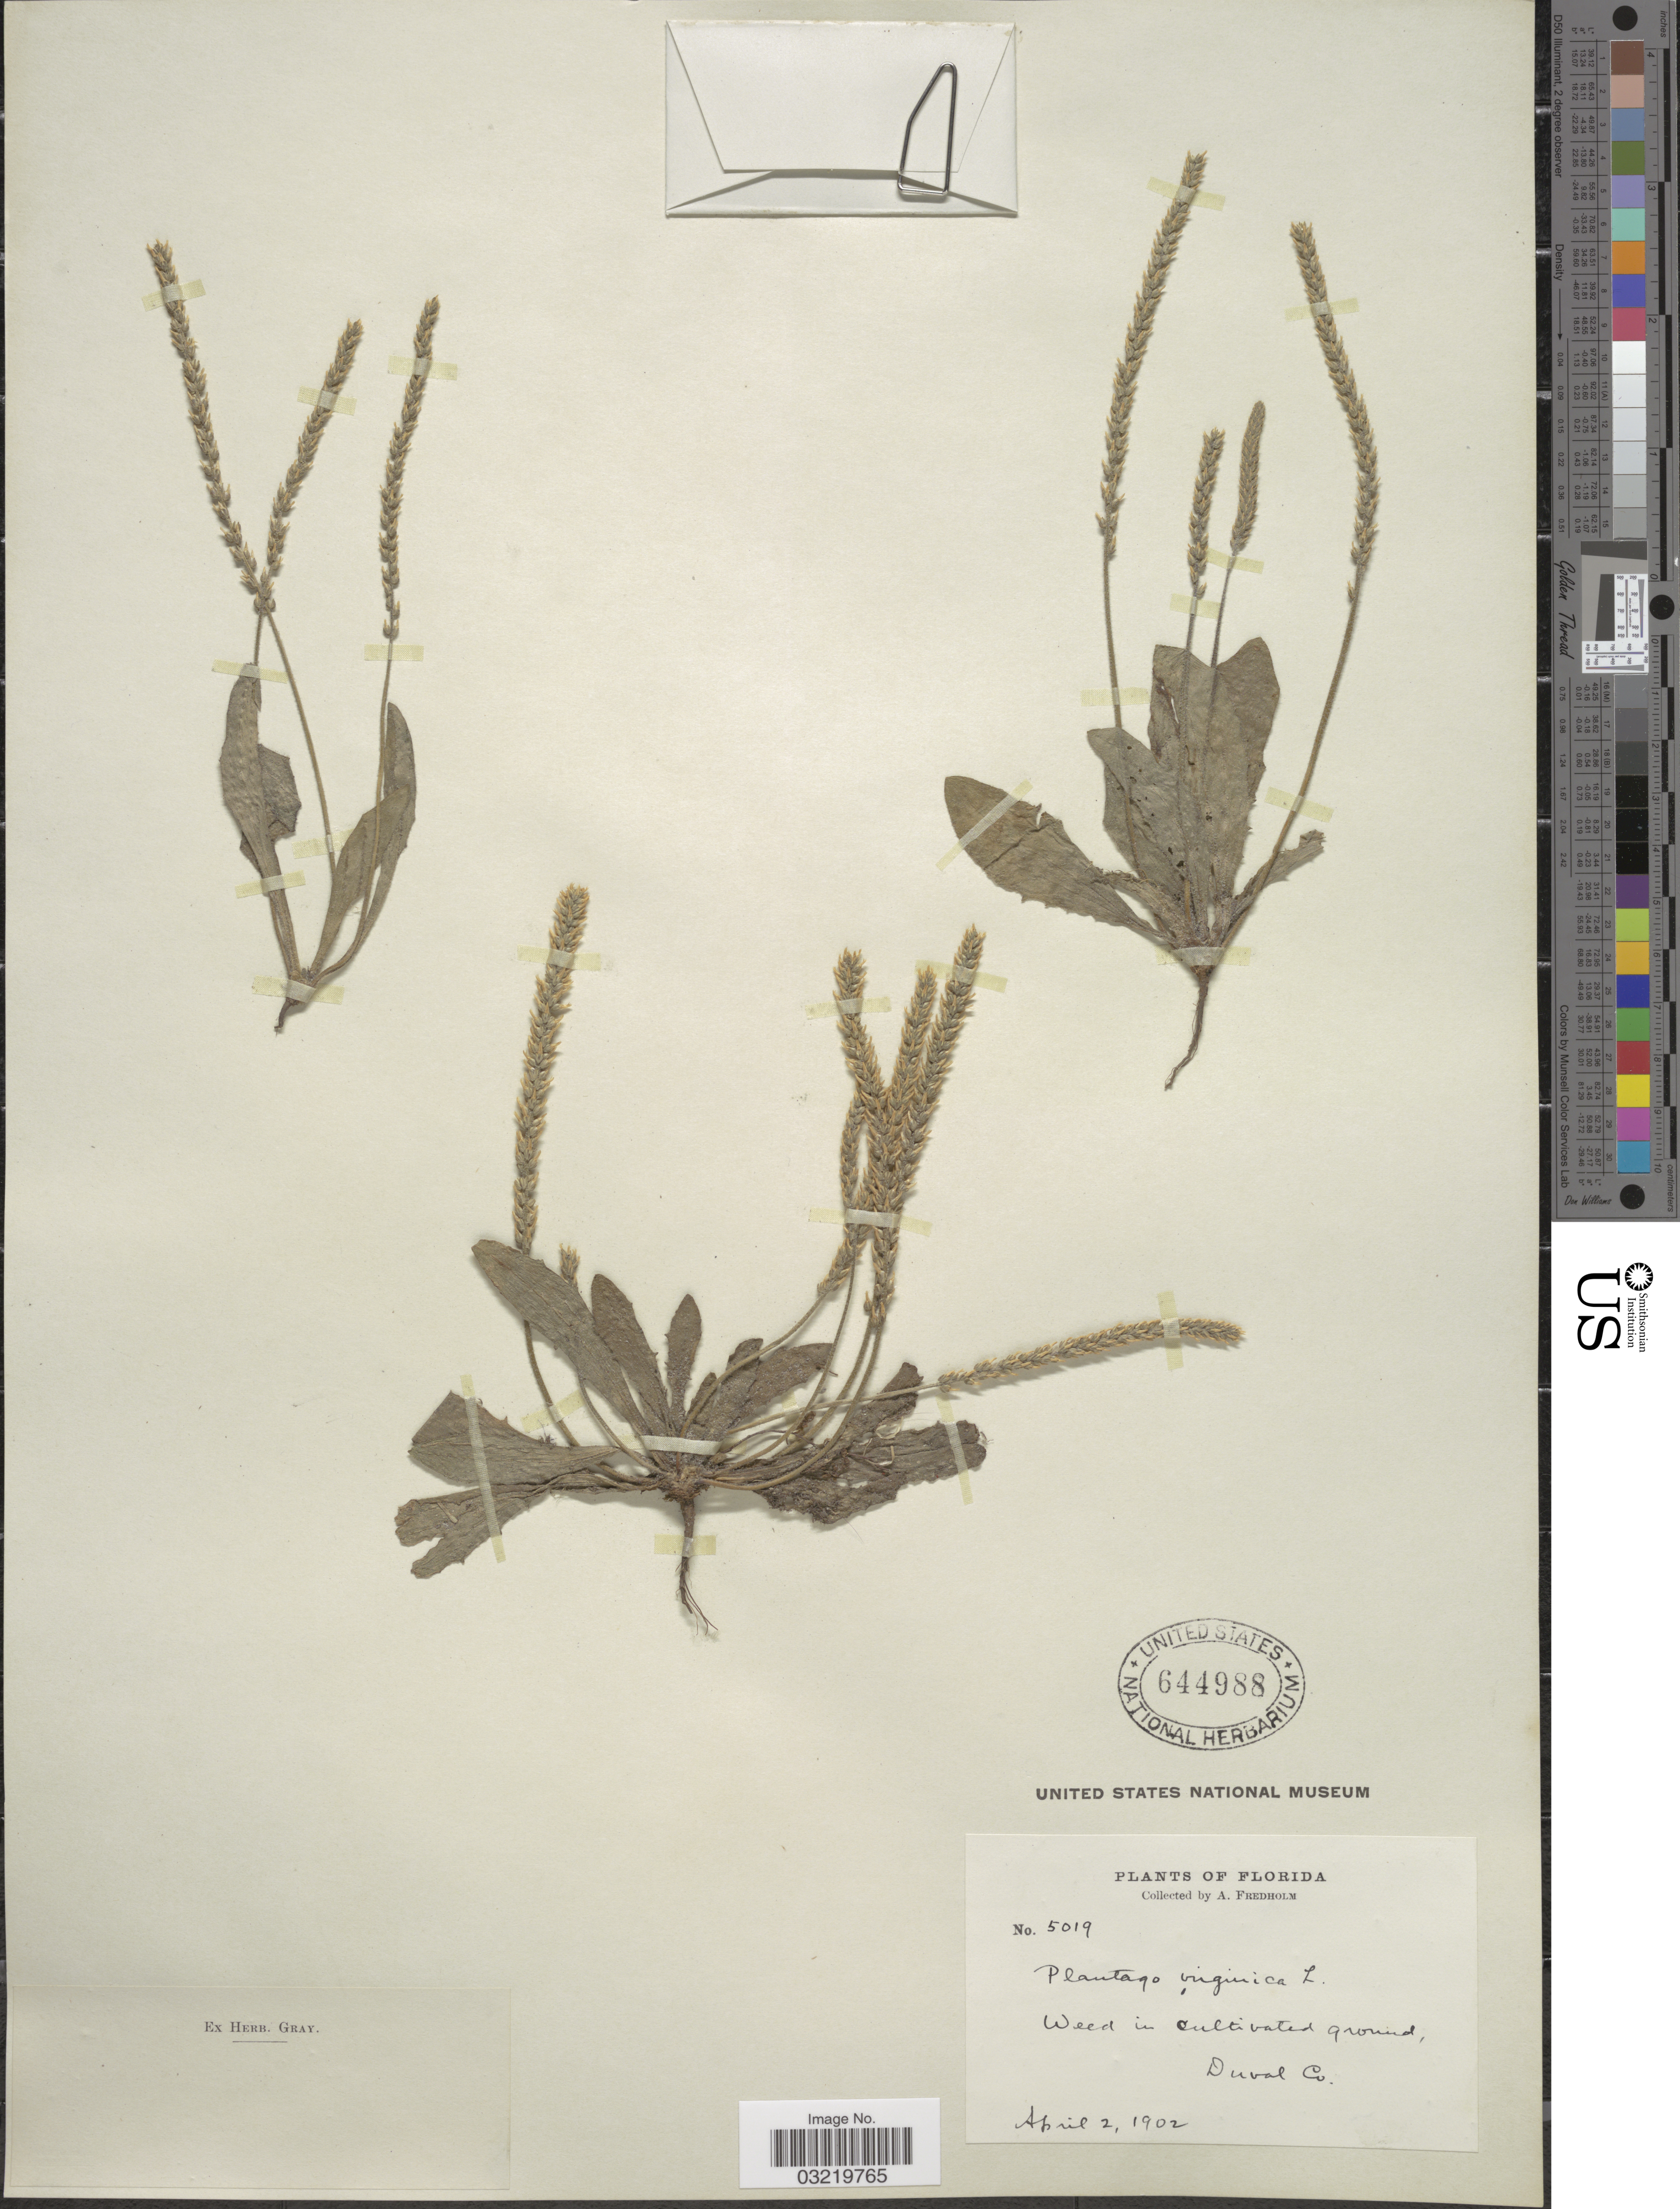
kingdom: Plantae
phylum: Tracheophyta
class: Magnoliopsida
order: Lamiales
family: Plantaginaceae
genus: Plantago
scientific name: Plantago virginica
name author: L.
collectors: A. Fredholm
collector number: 5019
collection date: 1902-04-02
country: United States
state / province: Florida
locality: Weed in cultivated ground, Duval Co.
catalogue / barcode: US 644988